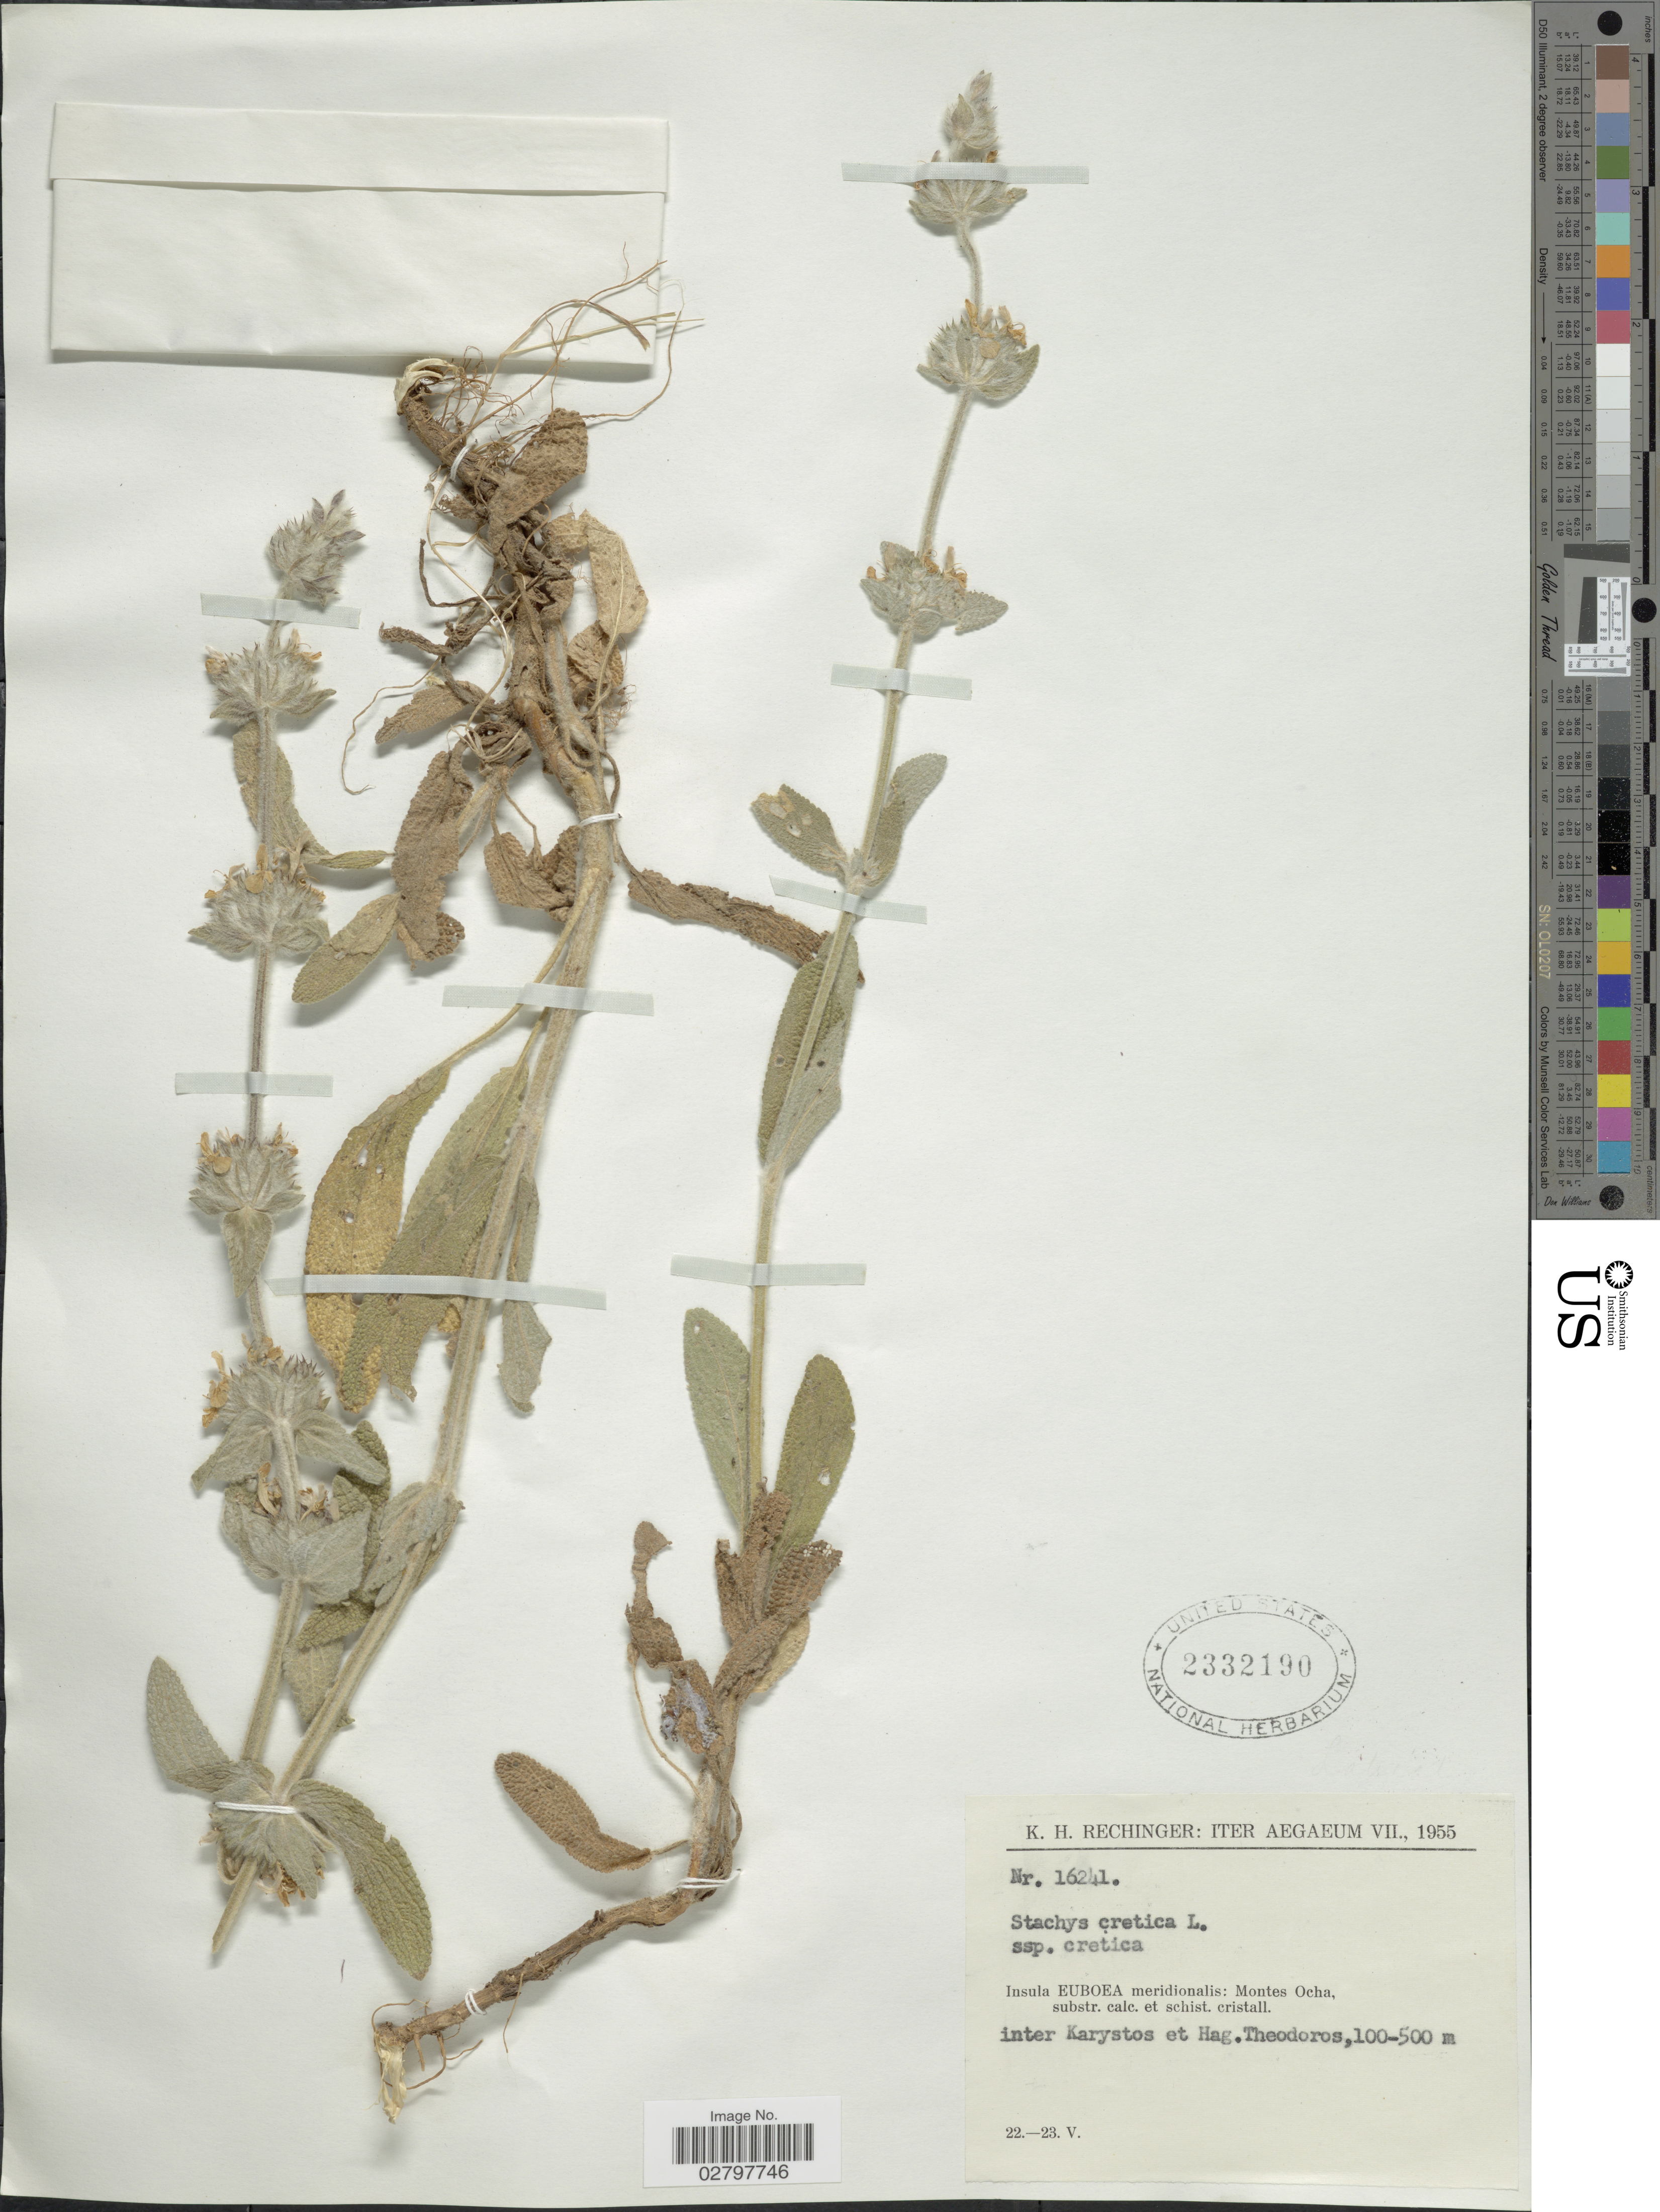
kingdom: Plantae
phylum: Tracheophyta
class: Magnoliopsida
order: Lamiales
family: Lamiaceae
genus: Stachys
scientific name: Stachys cretica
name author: L.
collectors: K. H. Rechinger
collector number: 16241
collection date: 1955-05-22/1955-05-23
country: Greece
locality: Aegaeum. Insula Euboea meridionalis: Montes Ocha, substr. calc. et schist. cristall. inter Karystos et Hag. Theodoros.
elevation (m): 100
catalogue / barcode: US 2332190